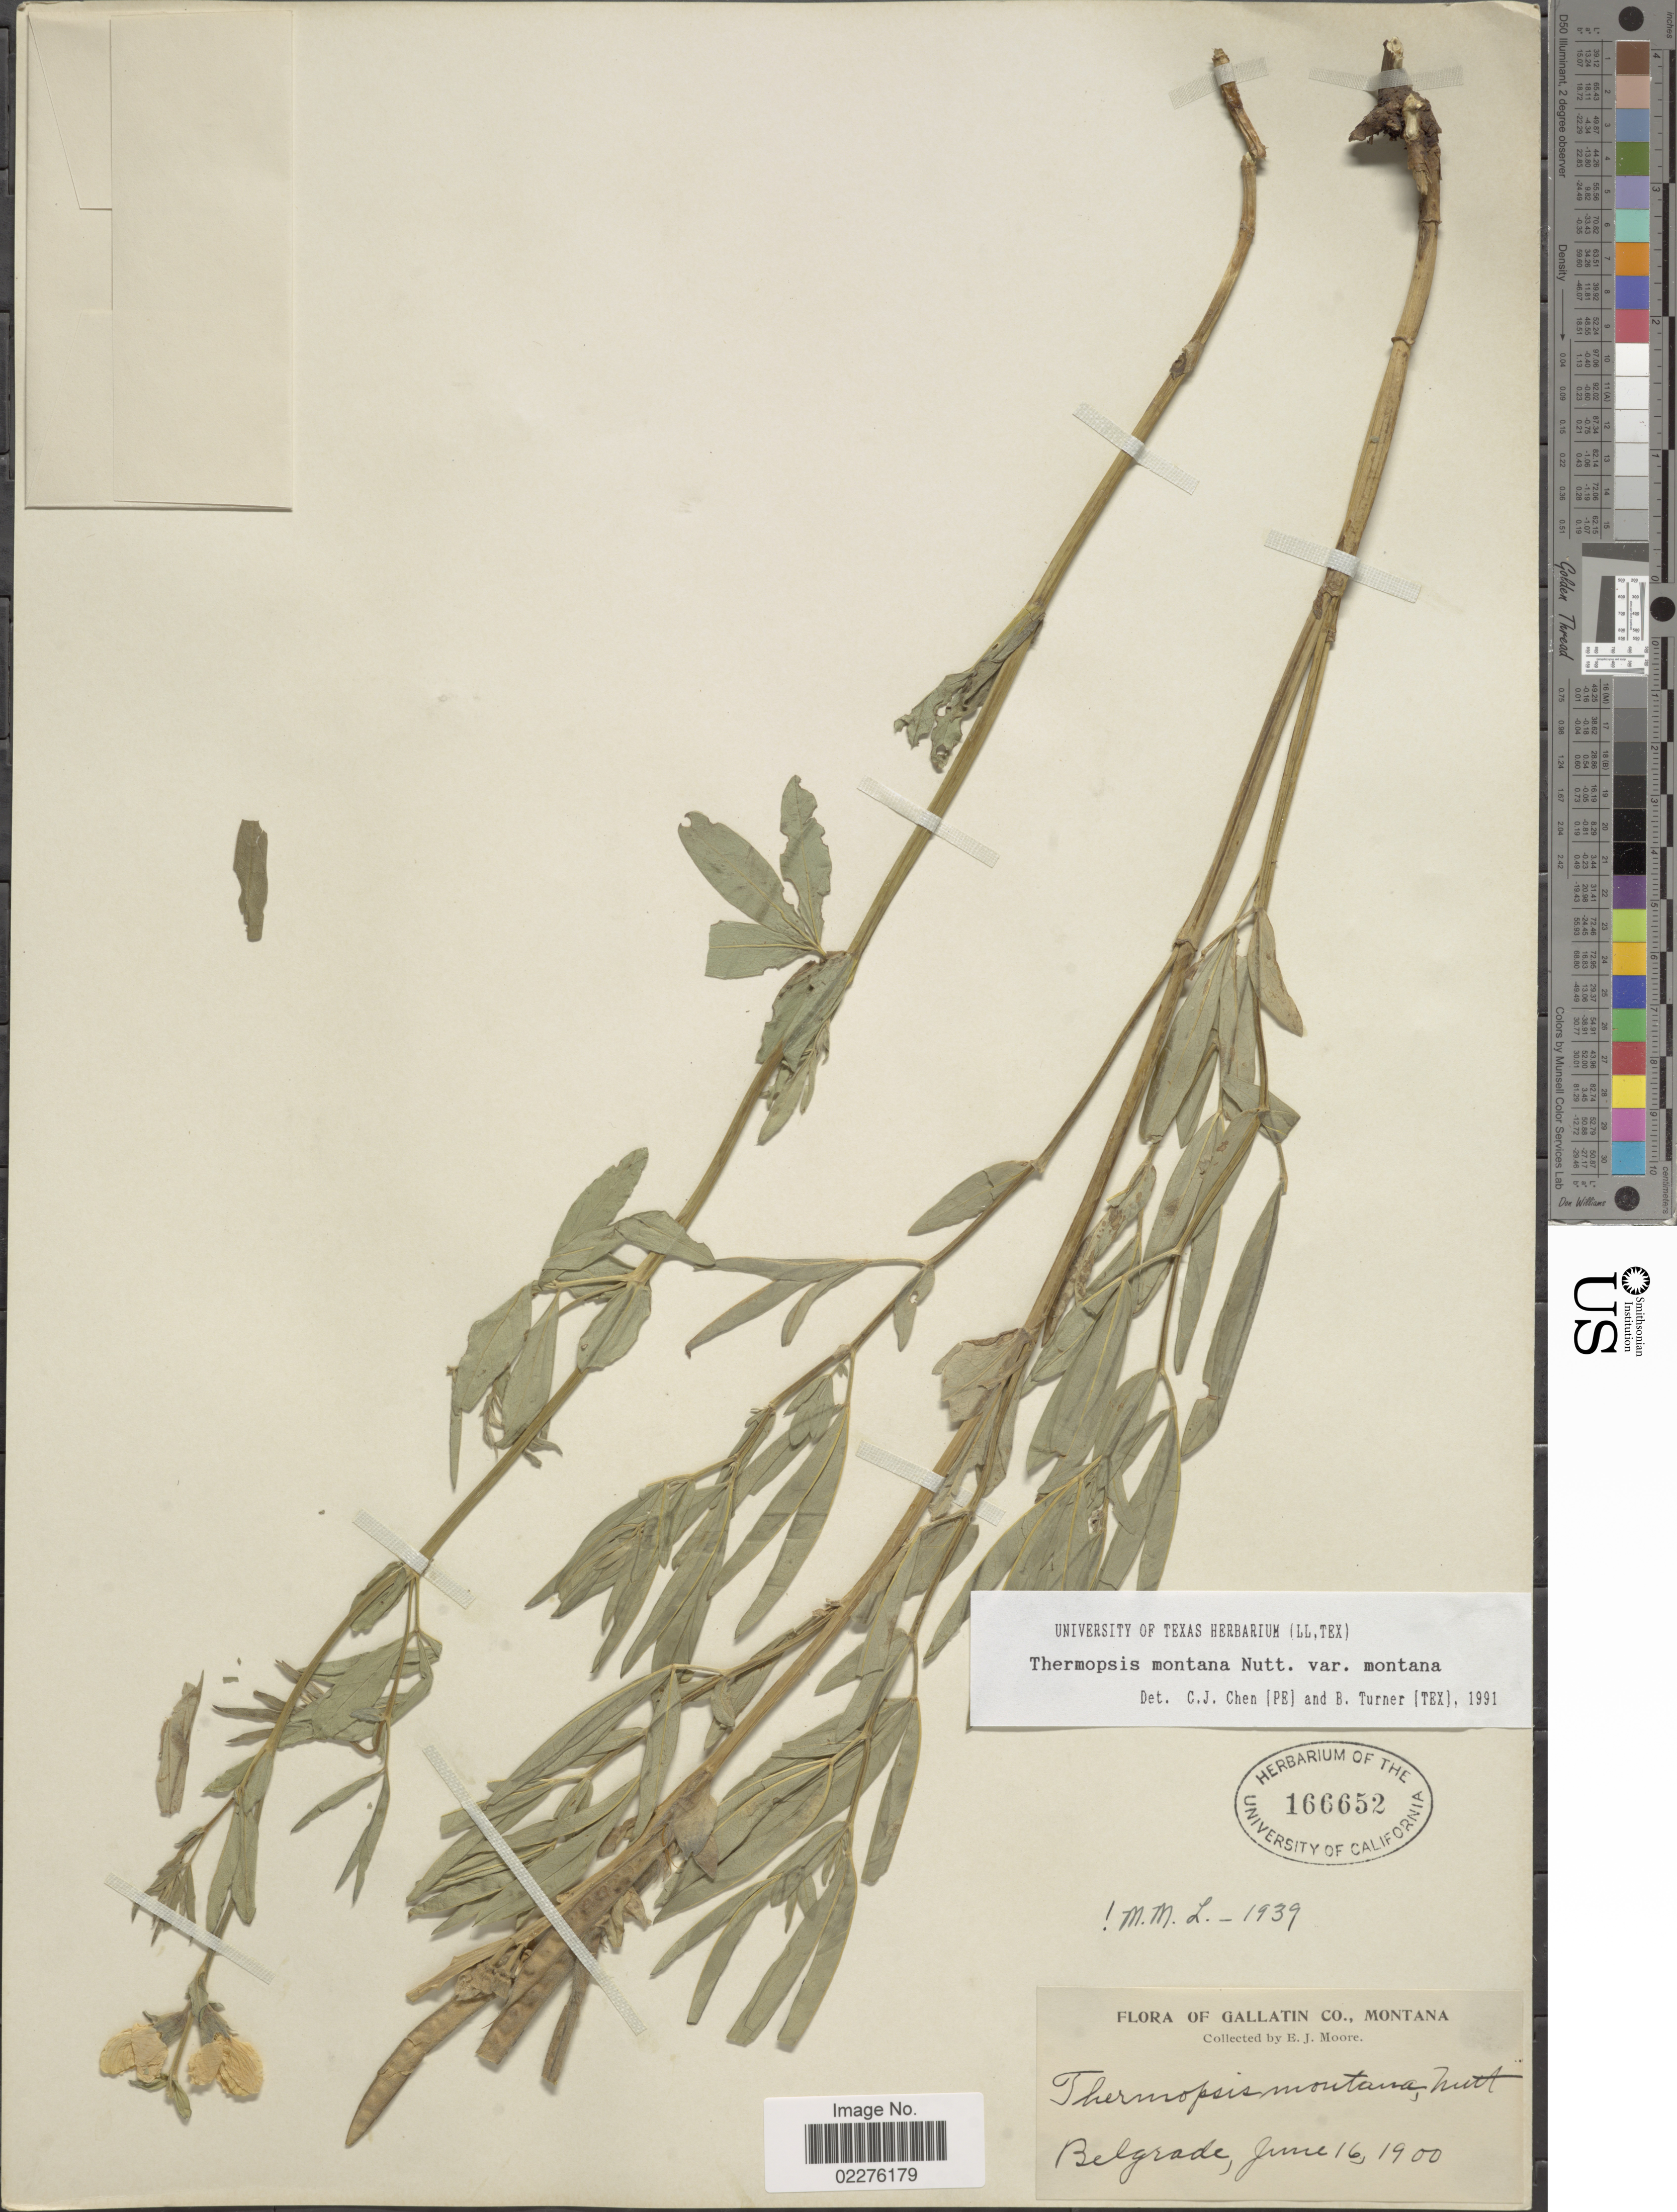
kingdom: Plantae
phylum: Tracheophyta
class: Magnoliopsida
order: Fabales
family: Fabaceae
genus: Thermopsis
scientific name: Thermopsis montana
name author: Nutt.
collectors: E. Moore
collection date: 1900-06-16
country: United States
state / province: Montana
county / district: Gallatin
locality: Belgrade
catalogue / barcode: US 166652